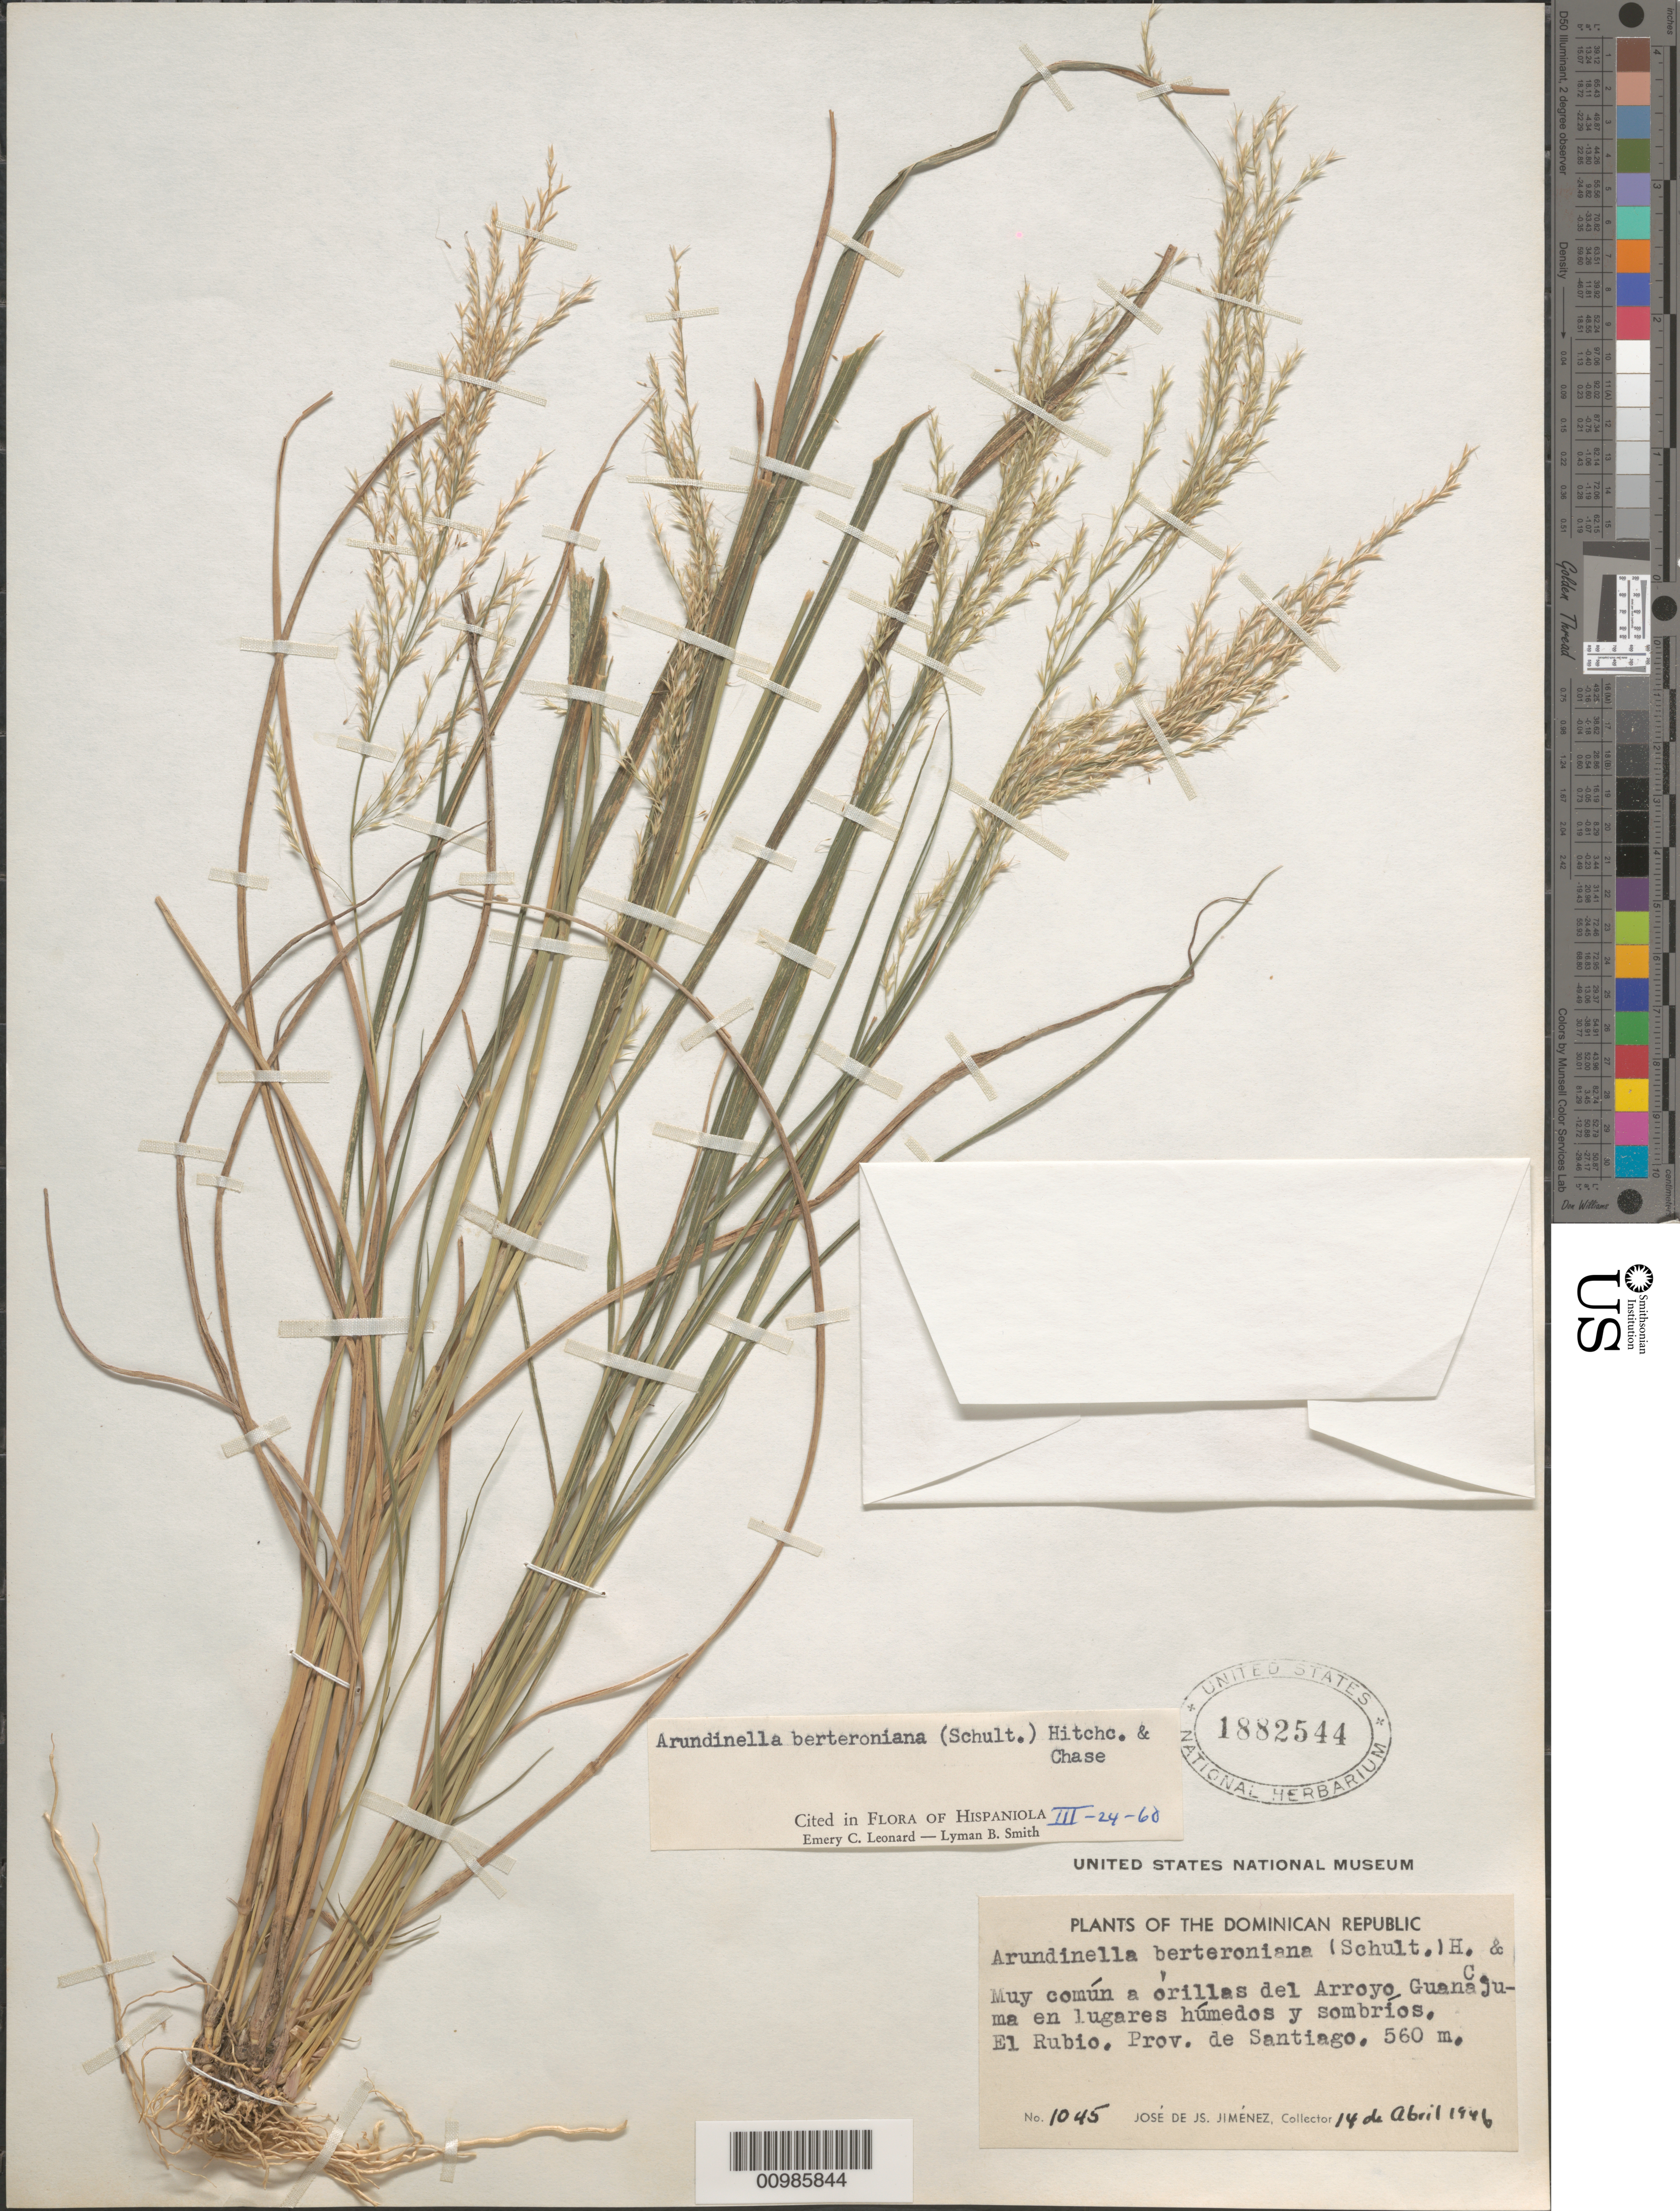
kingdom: Plantae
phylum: Tracheophyta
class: Liliopsida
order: Poales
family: Poaceae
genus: Arundinella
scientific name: Arundinella berteroniana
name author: (Schult.) Hitchc. & Chase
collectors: J. J. Jiménez Almonte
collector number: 1045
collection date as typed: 14 Apr 1946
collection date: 1946-04-14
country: Dominican Republic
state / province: Santiago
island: Hispaniola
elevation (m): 560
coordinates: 0 N, 0 E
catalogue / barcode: US 1882544